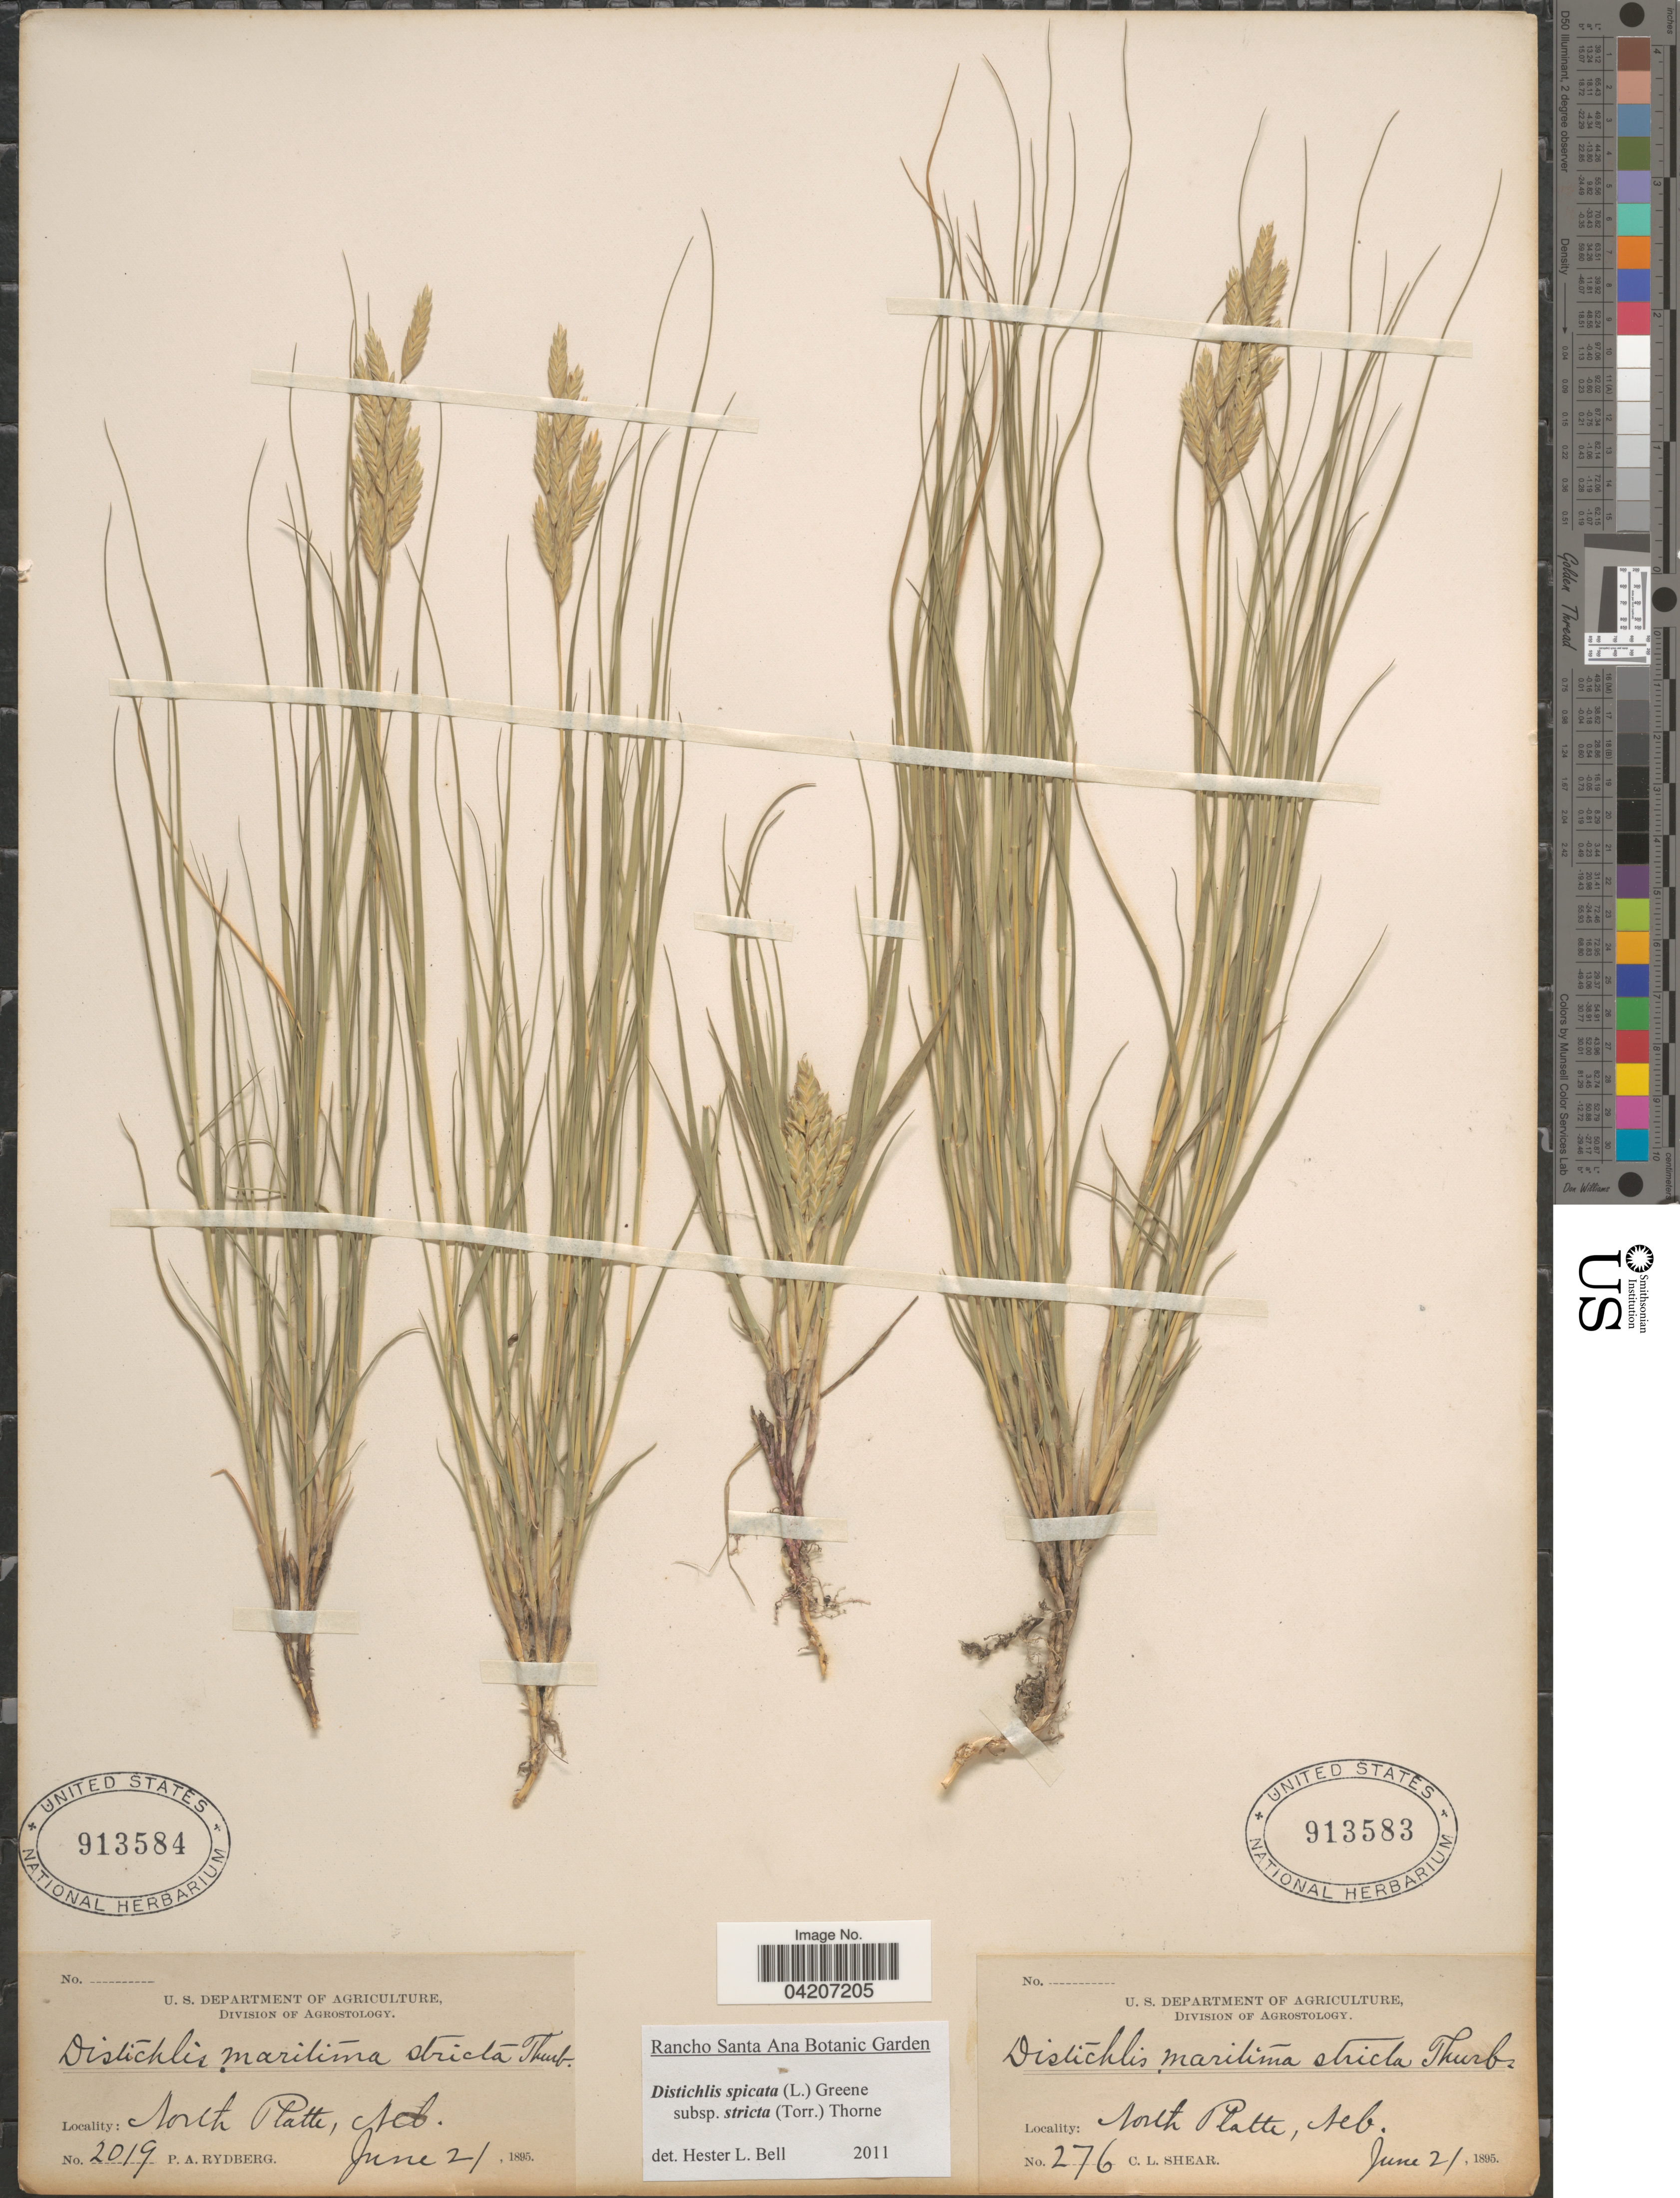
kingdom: Plantae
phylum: Tracheophyta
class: Liliopsida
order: Poales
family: Poaceae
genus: Distichlis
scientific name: Distichlis spicata subsp. stricta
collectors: C. L. Shear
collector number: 276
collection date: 1895-06-21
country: United States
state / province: Nebraska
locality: North Platte.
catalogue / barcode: US 913583